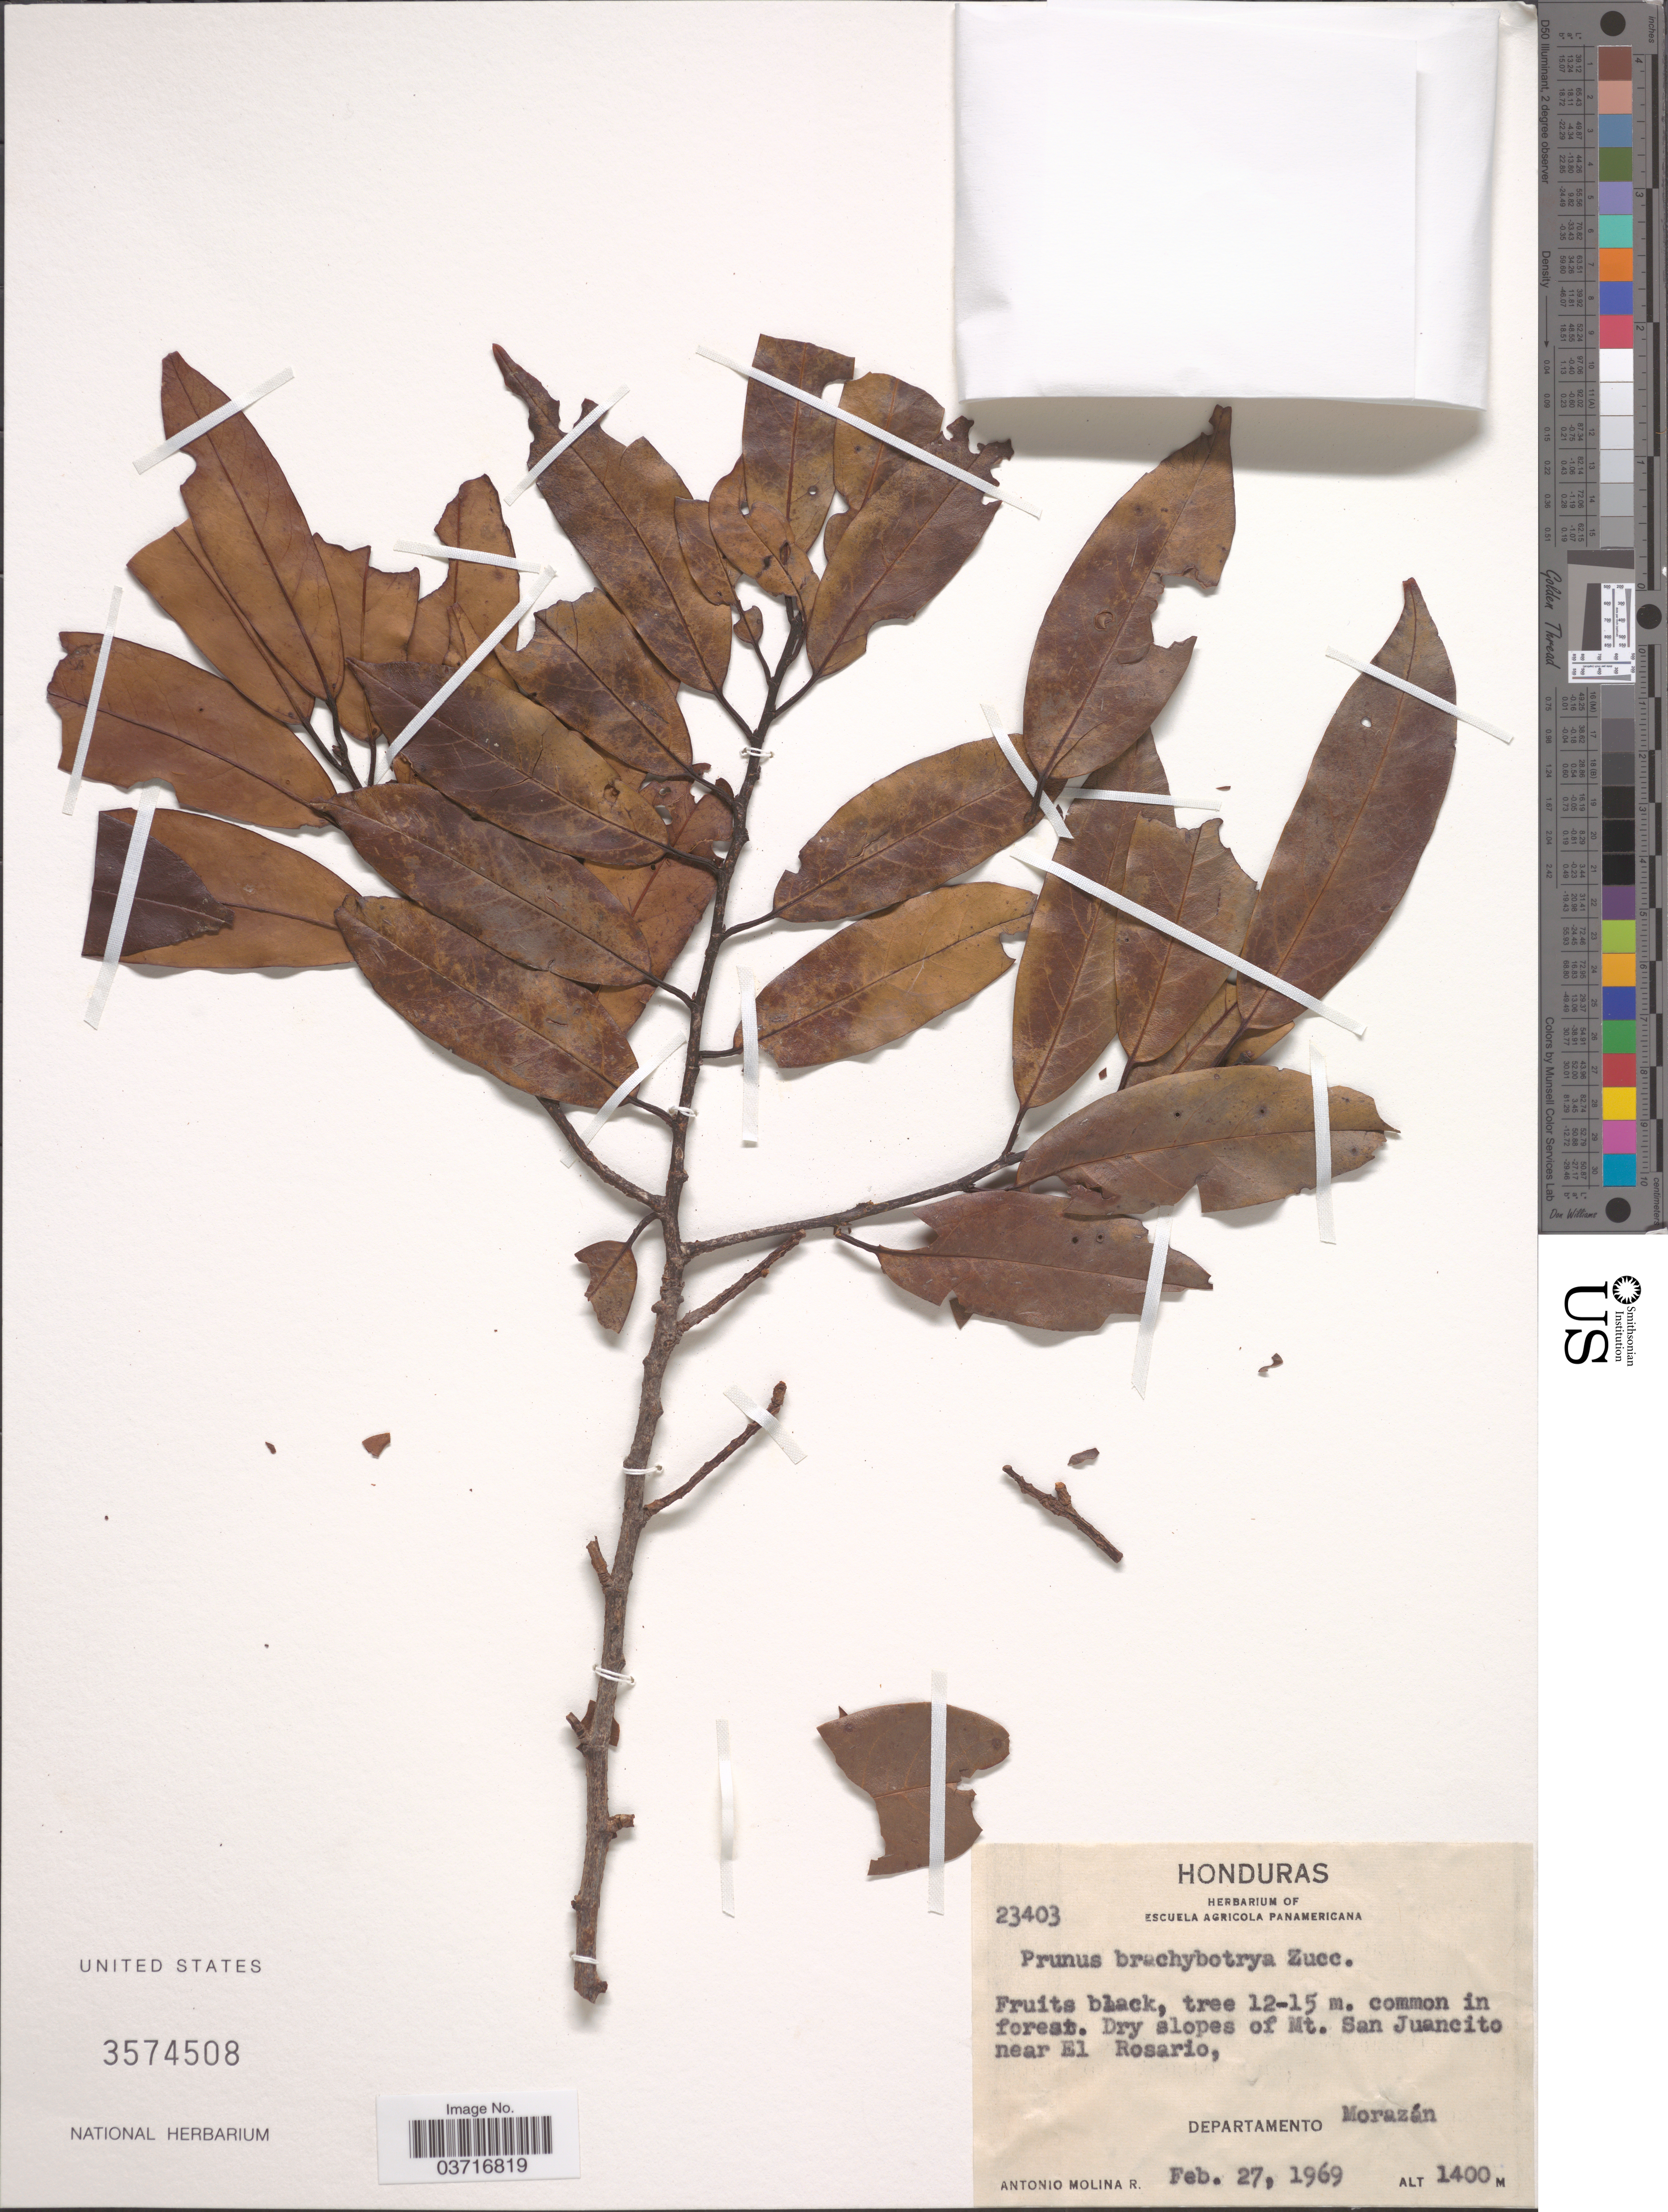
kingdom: Plantae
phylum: Tracheophyta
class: Magnoliopsida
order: Rosales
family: Rosaceae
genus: Prunus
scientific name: Prunus brachybotrya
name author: Zucc.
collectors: A. Molina R.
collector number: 23403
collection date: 1969-02-27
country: Honduras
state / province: Fco. Morazán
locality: Dry slopes of Mt. San Juancito near El Rosario, Departamento Morazán.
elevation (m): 1400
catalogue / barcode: US 3574508